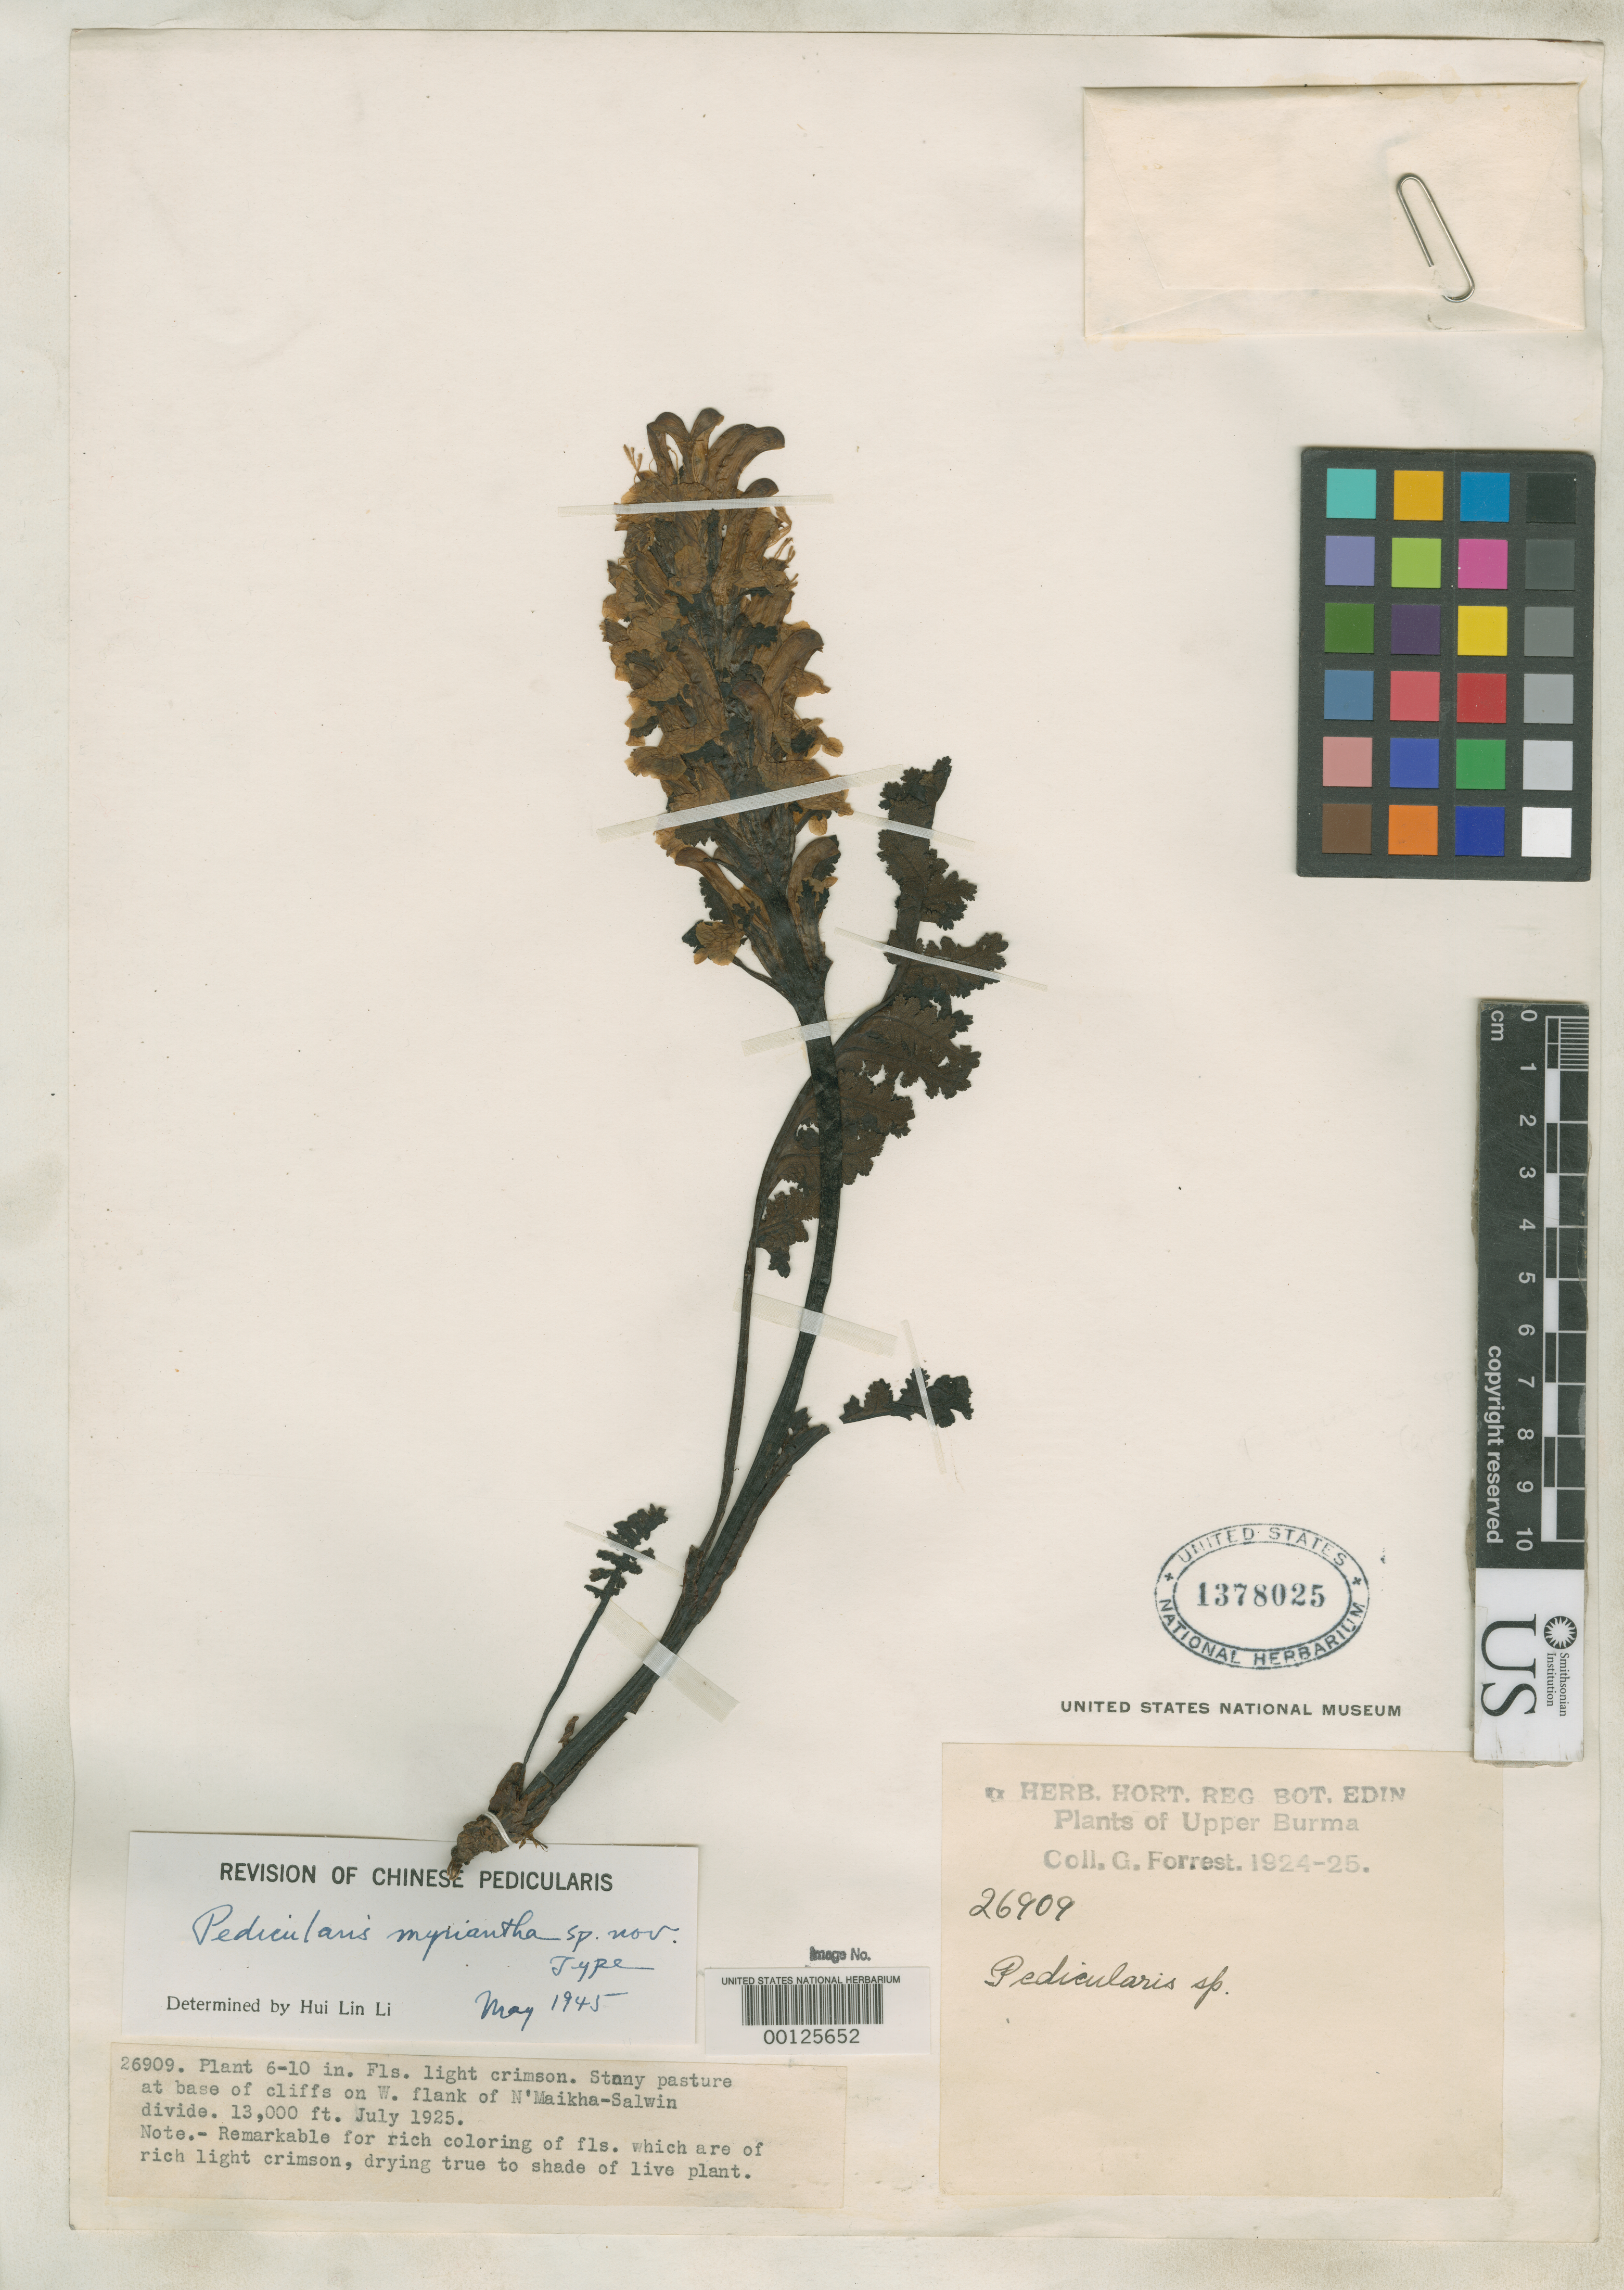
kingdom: Plantae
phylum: Tracheophyta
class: Magnoliopsida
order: Lamiales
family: Orobanchaceae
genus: Pedicularis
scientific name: Pedicularis myriantha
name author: H.L. Li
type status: Holotype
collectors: G. Forrest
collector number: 26909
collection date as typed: Jul 1925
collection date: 1925-07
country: Myanmar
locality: Upper Burma; Nimaikha-Salwin Divide.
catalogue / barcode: US 1378025